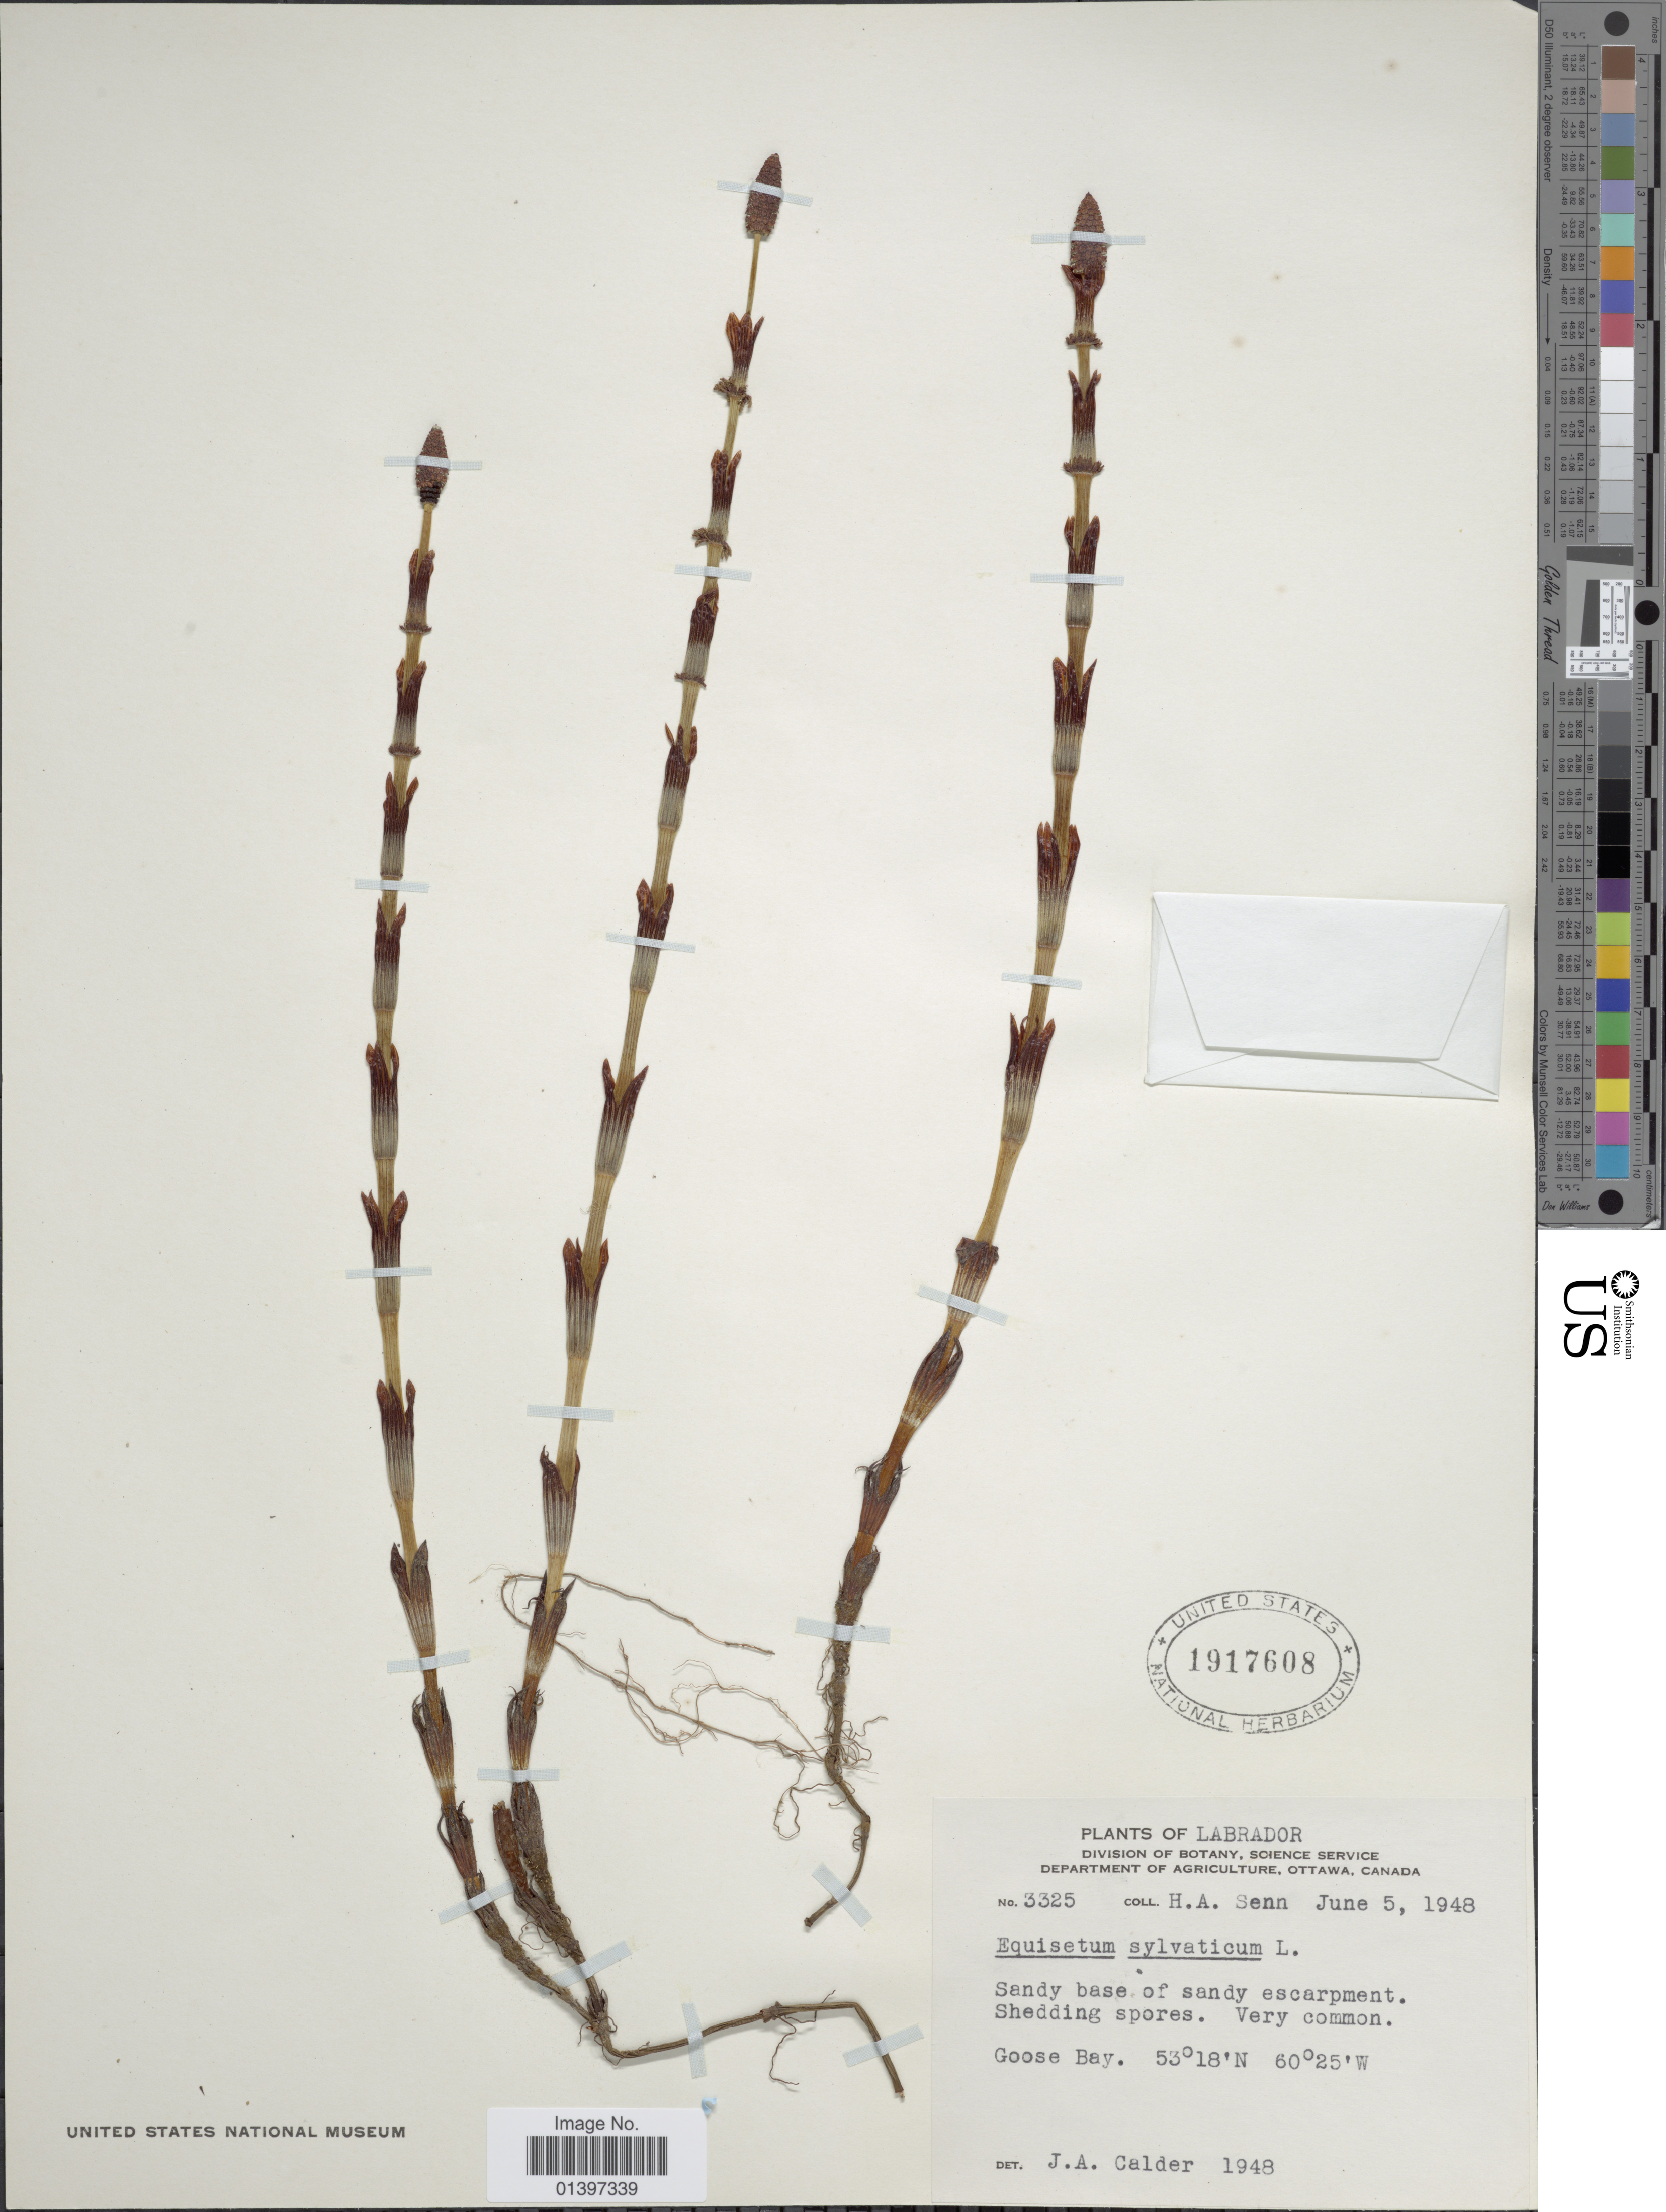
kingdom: Plantae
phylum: Tracheophyta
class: Polypodiopsida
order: Equisetales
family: Equisetaceae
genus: Equisetum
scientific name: Equisetum sylvaticum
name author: L.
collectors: H. Senn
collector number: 3325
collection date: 1948-06-05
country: Canada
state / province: Newfoundland and Labrador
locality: Labrador, Goose Bay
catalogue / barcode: US 1917608